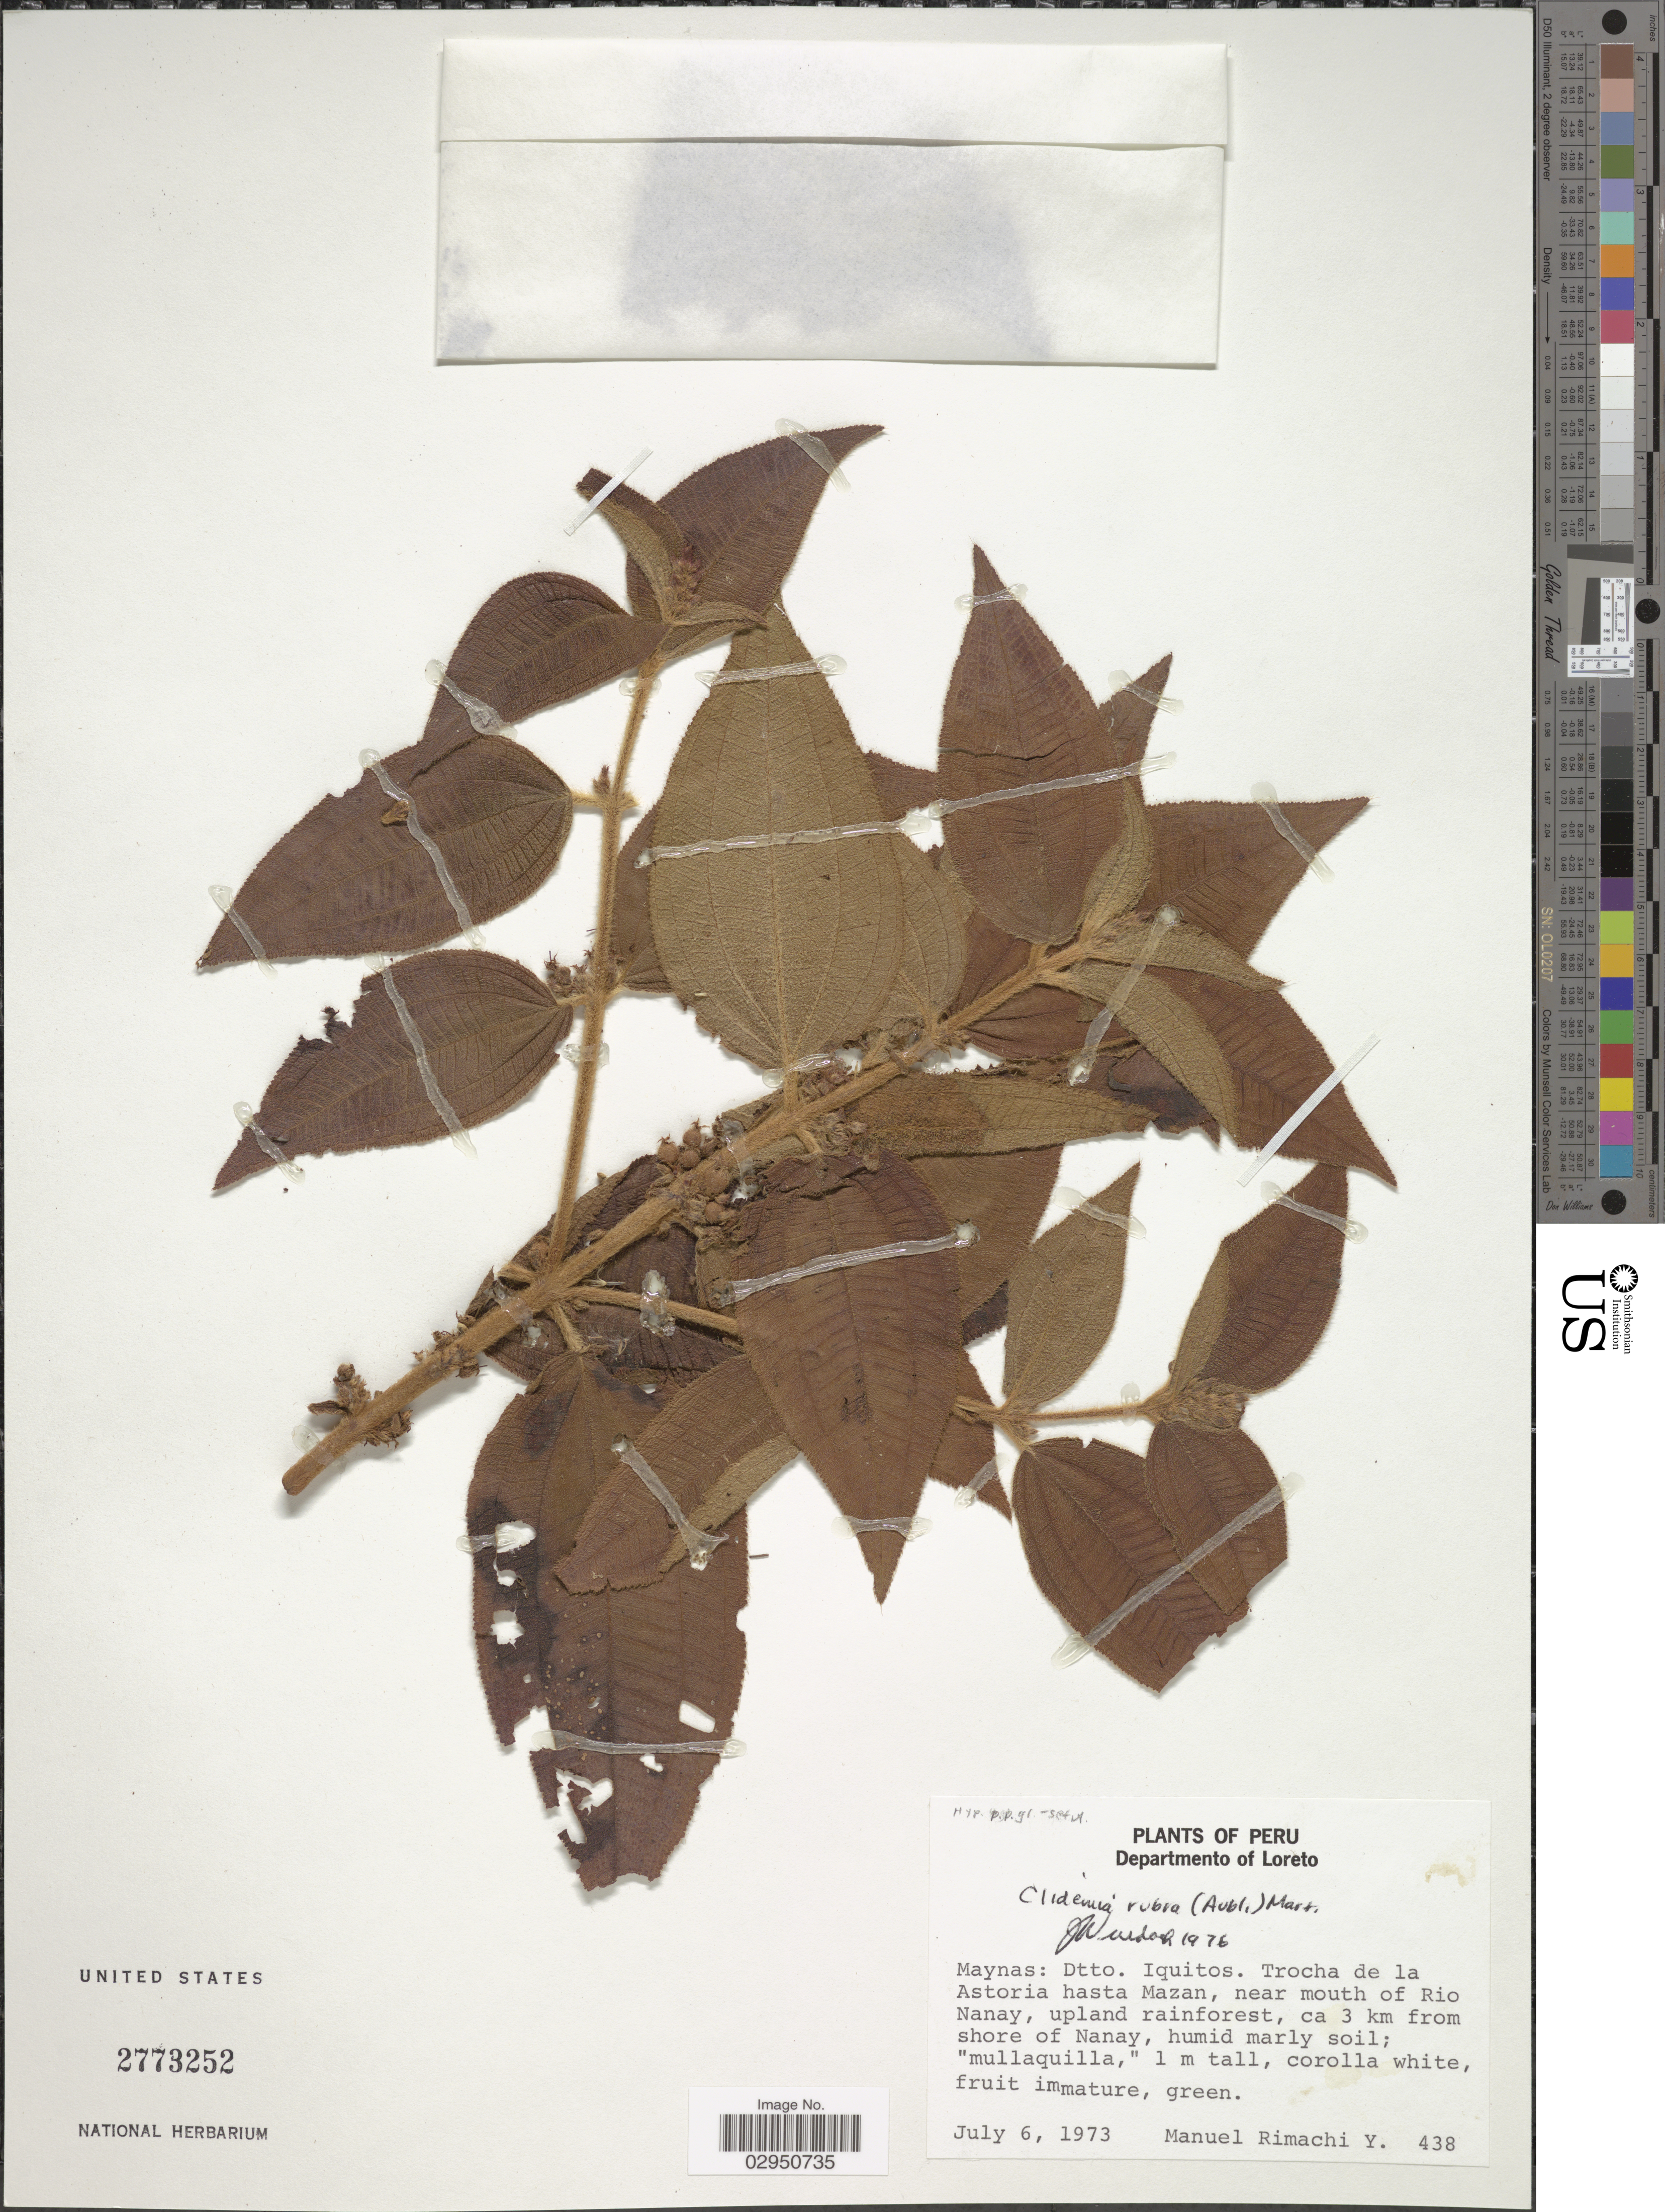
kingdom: Plantae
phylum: Tracheophyta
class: Magnoliopsida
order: Myrtales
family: Melastomataceae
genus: Clidemia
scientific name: Clidemia rubra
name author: (Aubl.) Mart.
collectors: M. Rimachi Y.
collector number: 438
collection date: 1973-07-06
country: Peru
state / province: Loreto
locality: Departmento of Loreto. Maynas: Dtto. Iquitos. Trochas de la Astoria hasta Mazan, near mouth of Rio Nanay, ca 3 km from shore of Nanay.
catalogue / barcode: US 2773252